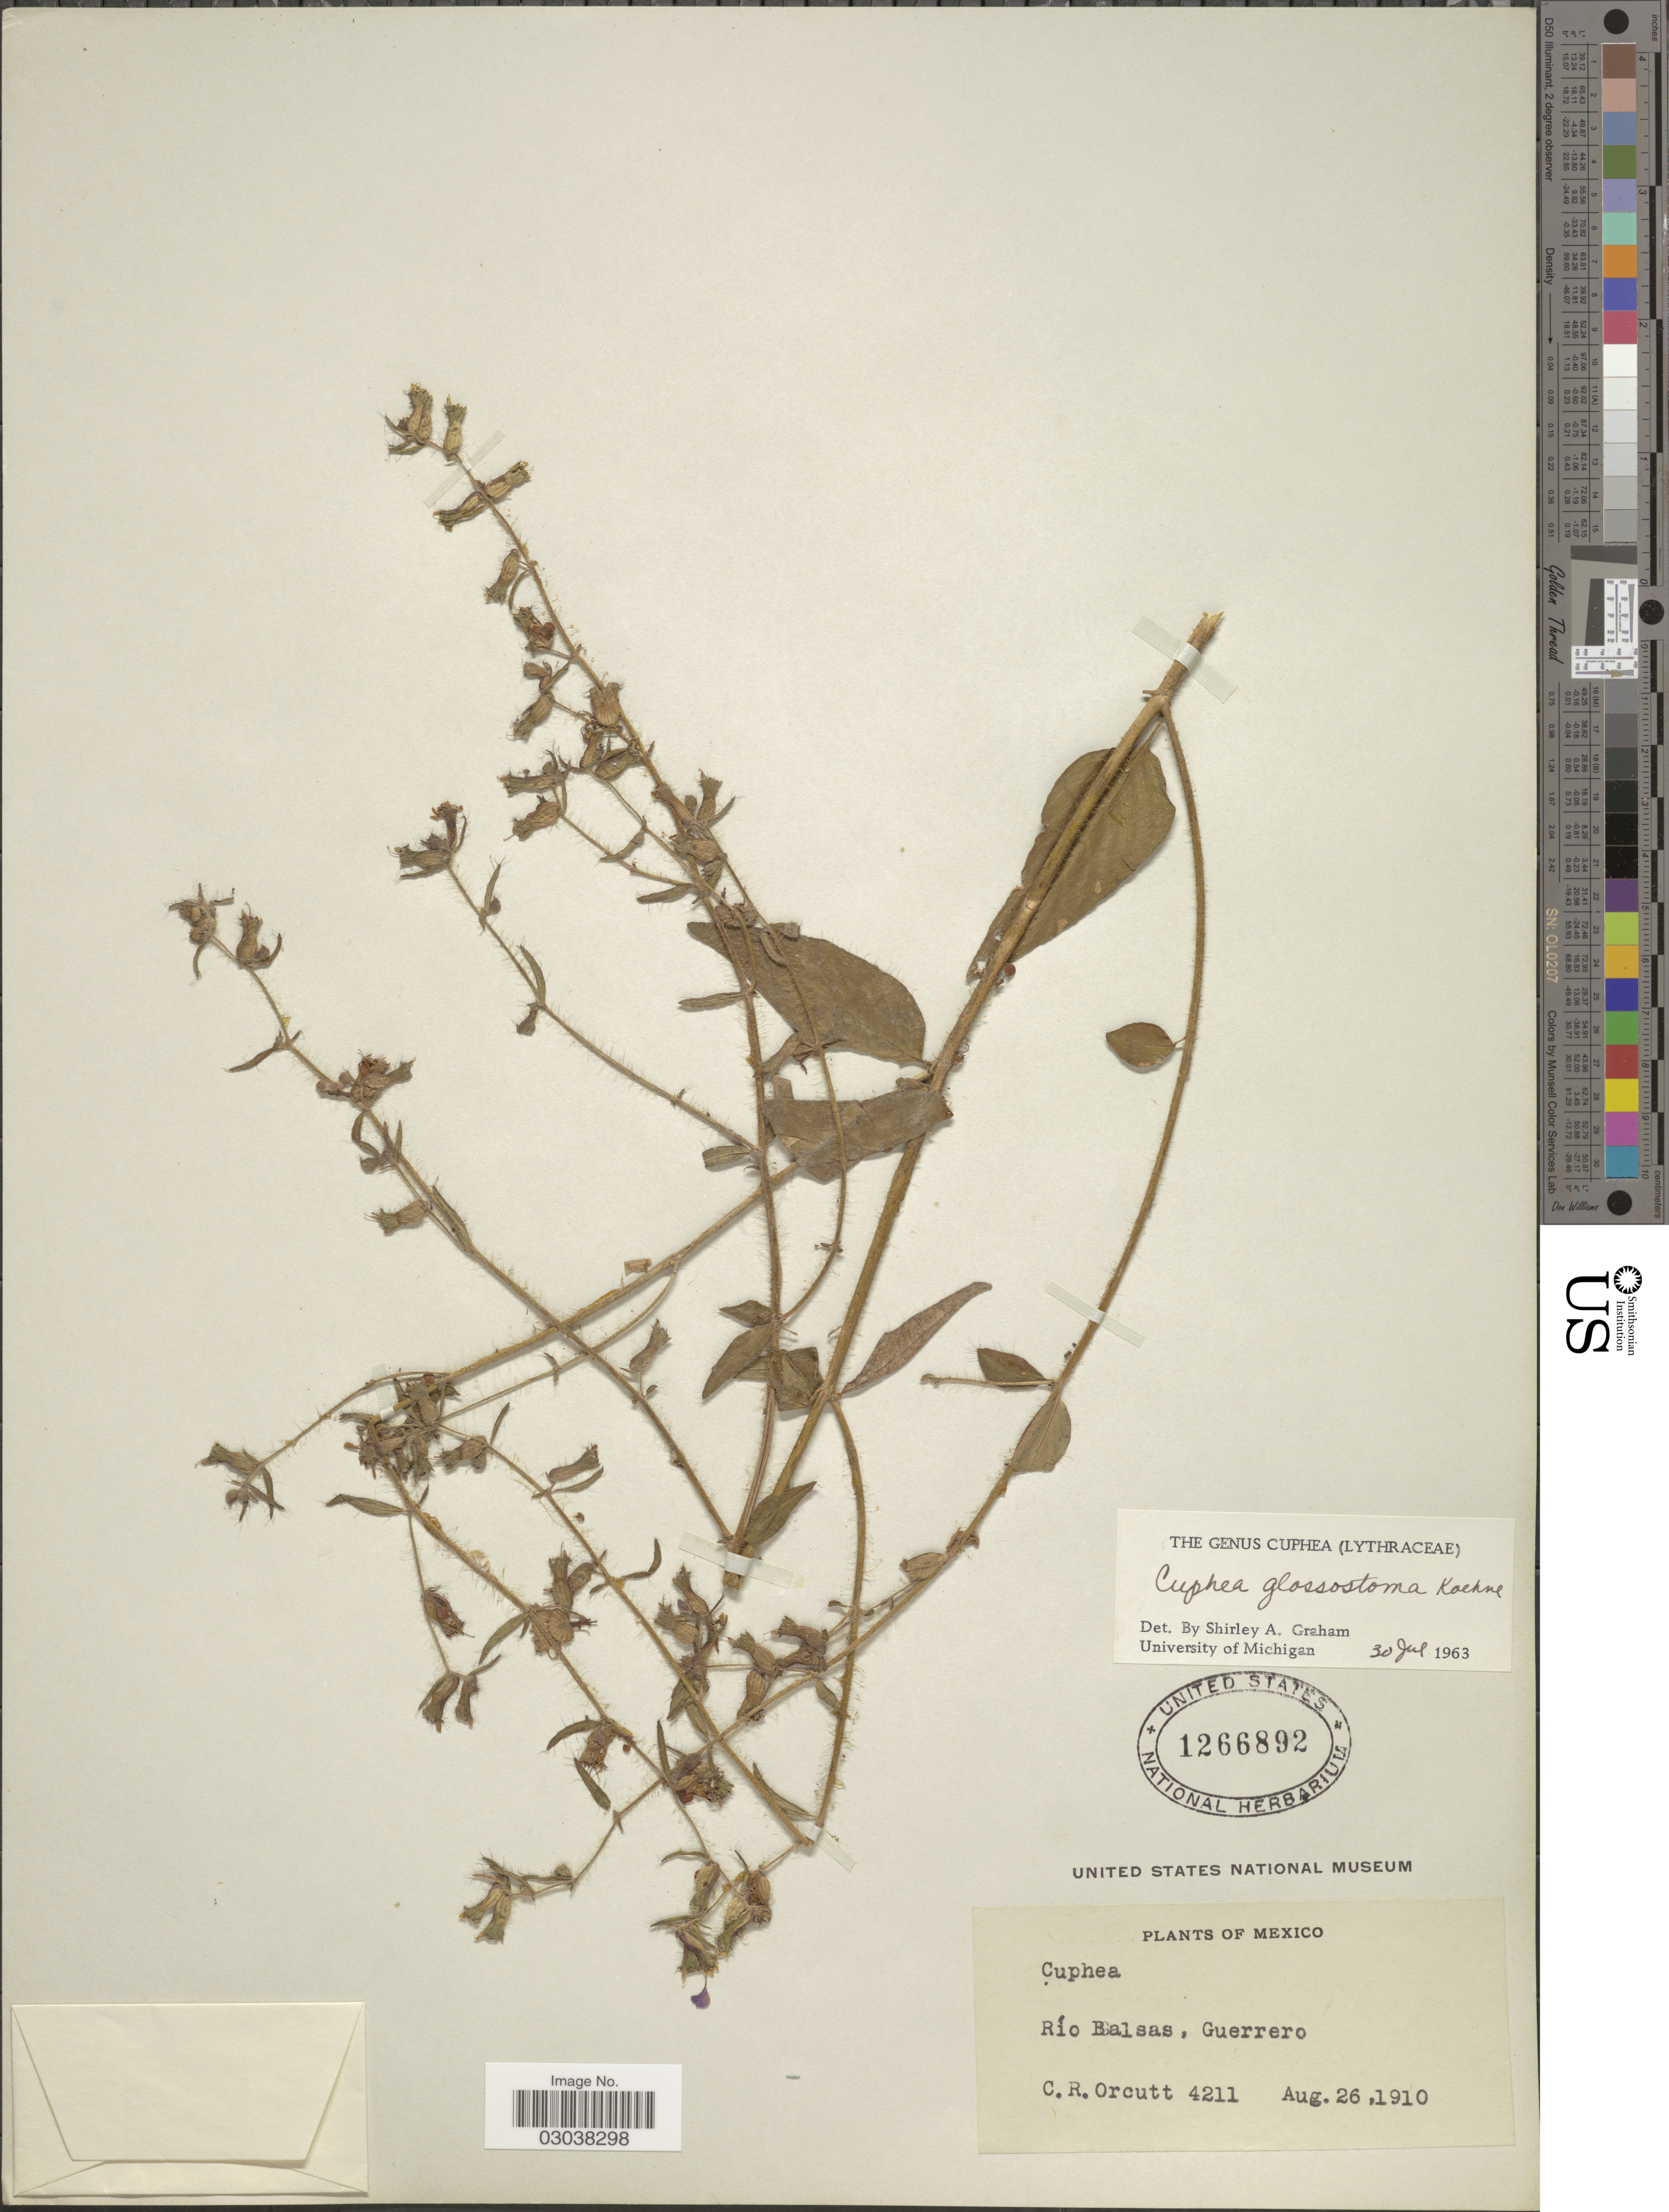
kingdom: Plantae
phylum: Tracheophyta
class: Magnoliopsida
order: Myrtales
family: Lythraceae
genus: Cuphea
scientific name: Cuphea glossostoma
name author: Koehne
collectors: C. R. Orcutt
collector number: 4211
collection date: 1910-08-26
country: Mexico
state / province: Guerrero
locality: Río Balsas.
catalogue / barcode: US 1266892